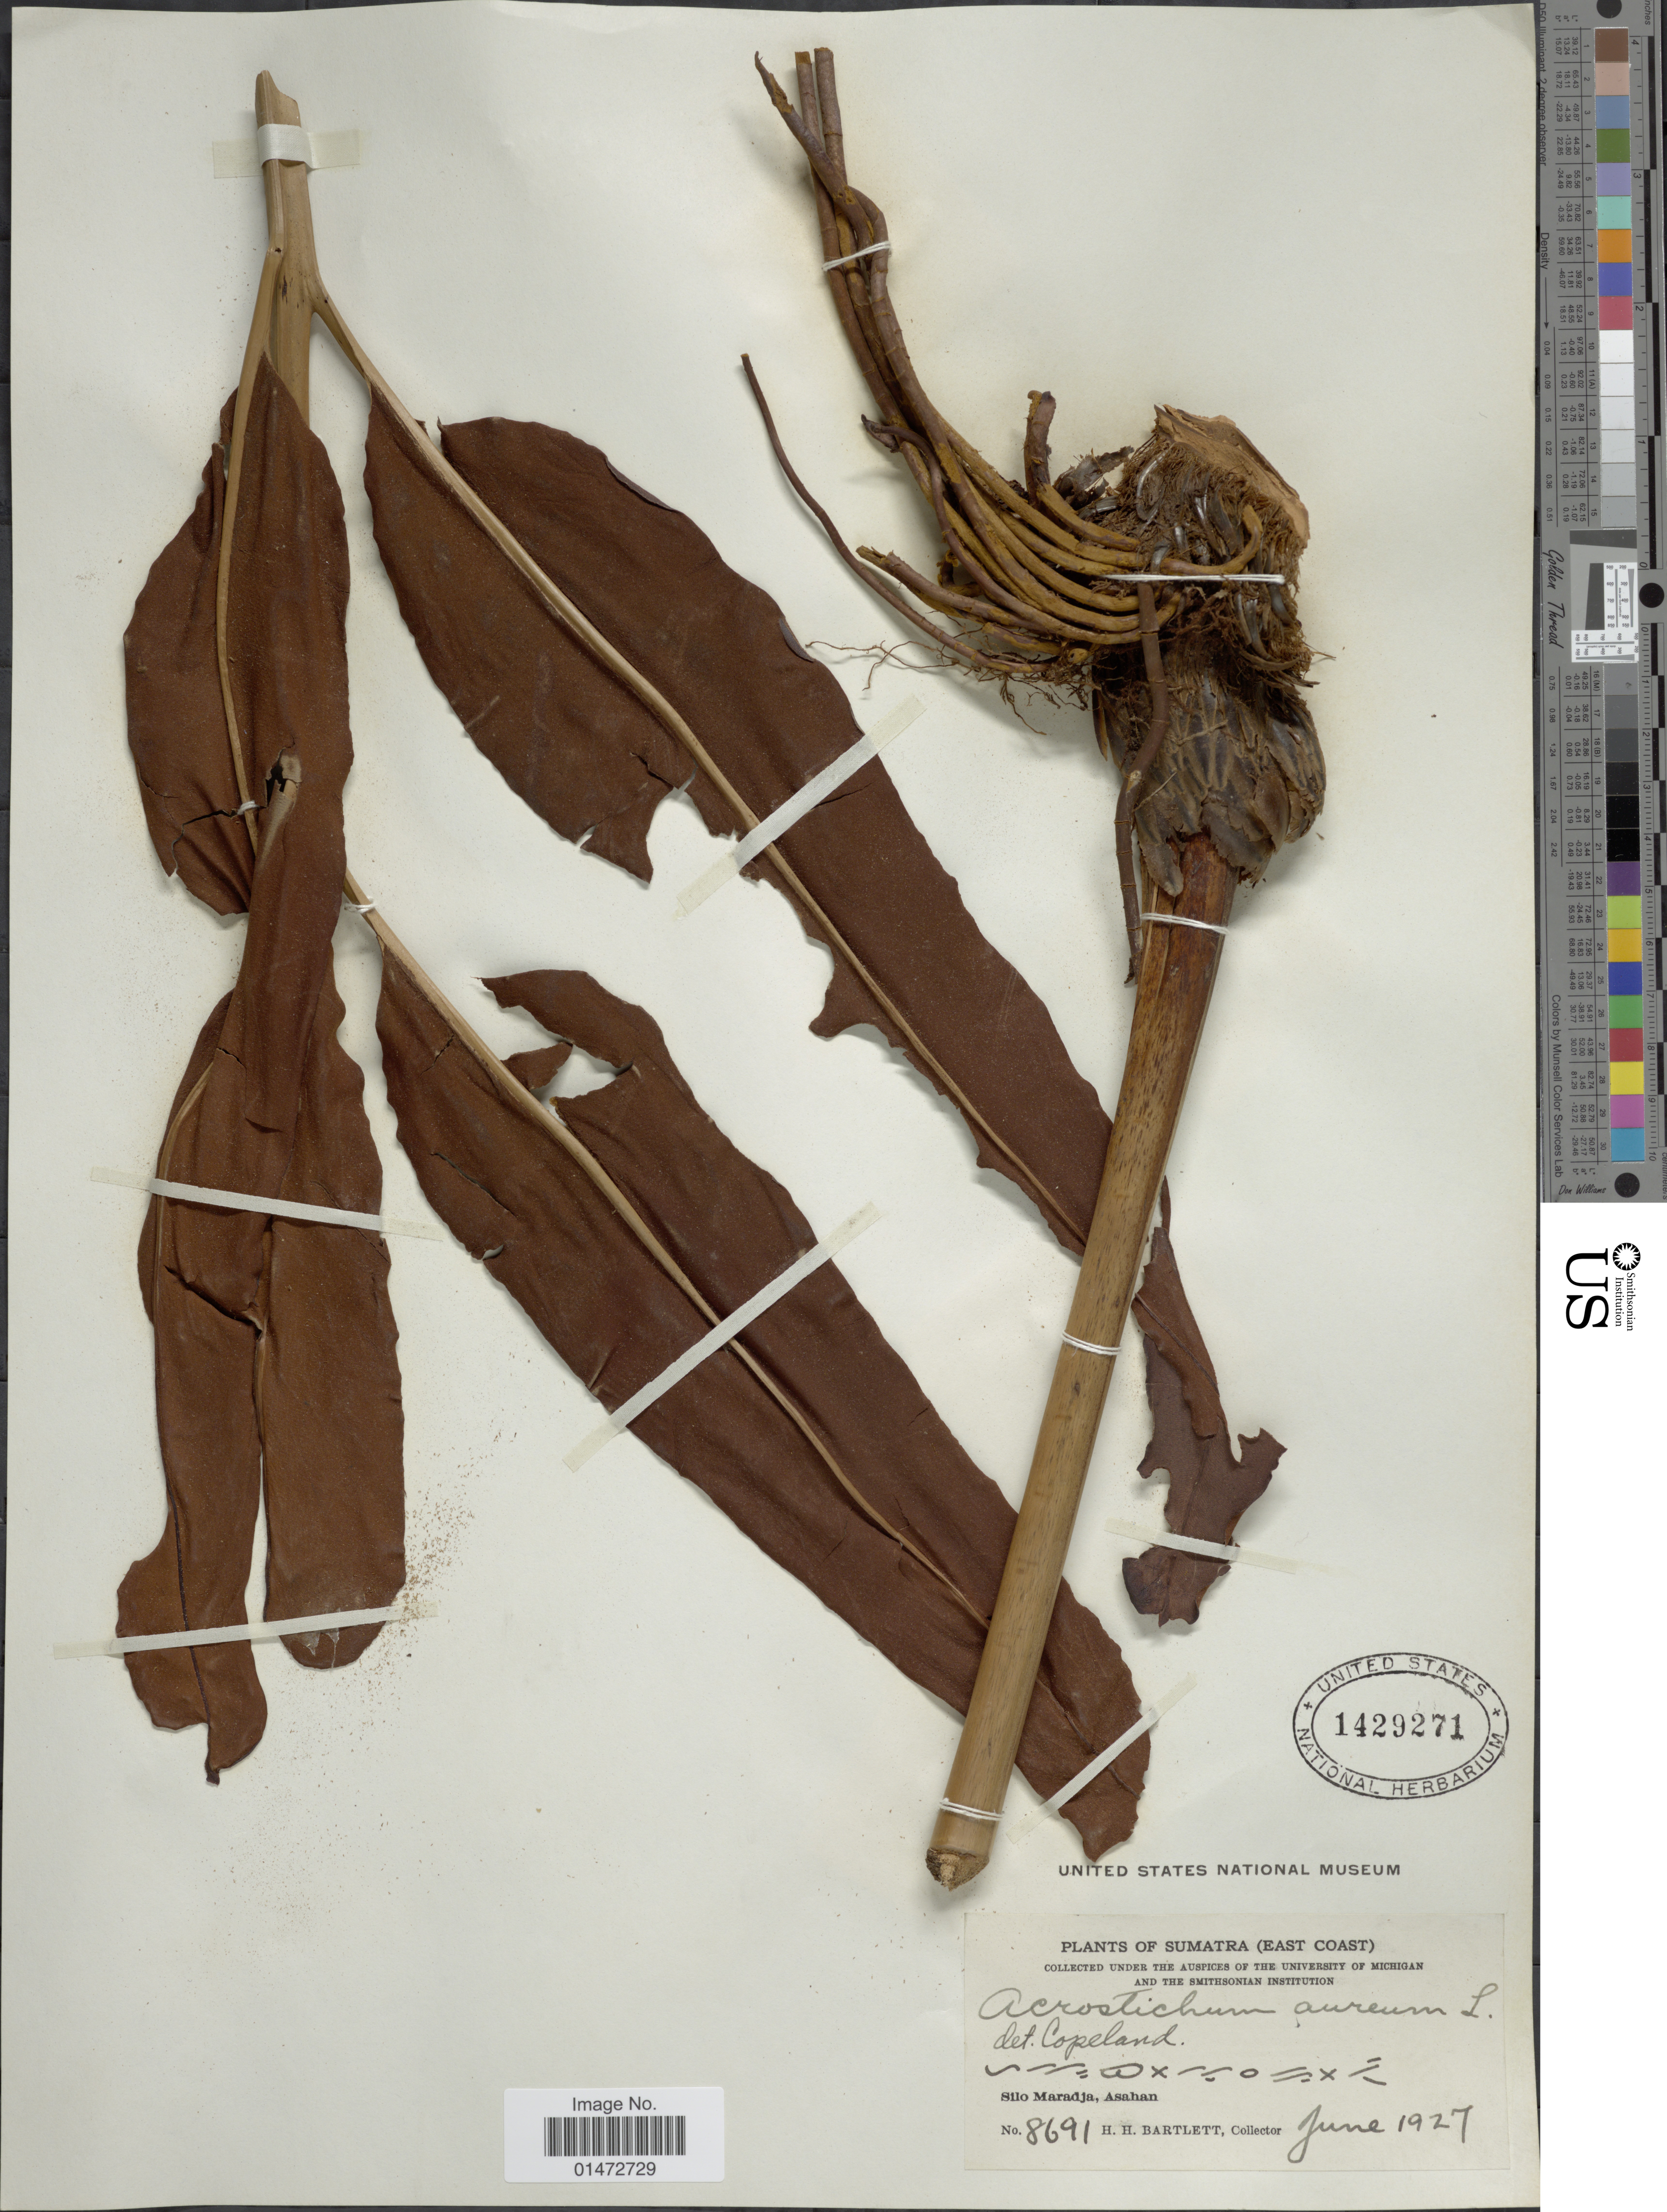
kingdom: Plantae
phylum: Tracheophyta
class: Polypodiopsida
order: Polypodiales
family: Pteridaceae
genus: Acrostichum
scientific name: Acrostichum aureum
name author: L.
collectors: H. H. Bartlett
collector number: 8691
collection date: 1927-06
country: Indonesia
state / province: Sumatra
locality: (East Coast). Silo Maradja, Asahan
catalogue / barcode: US 1429271